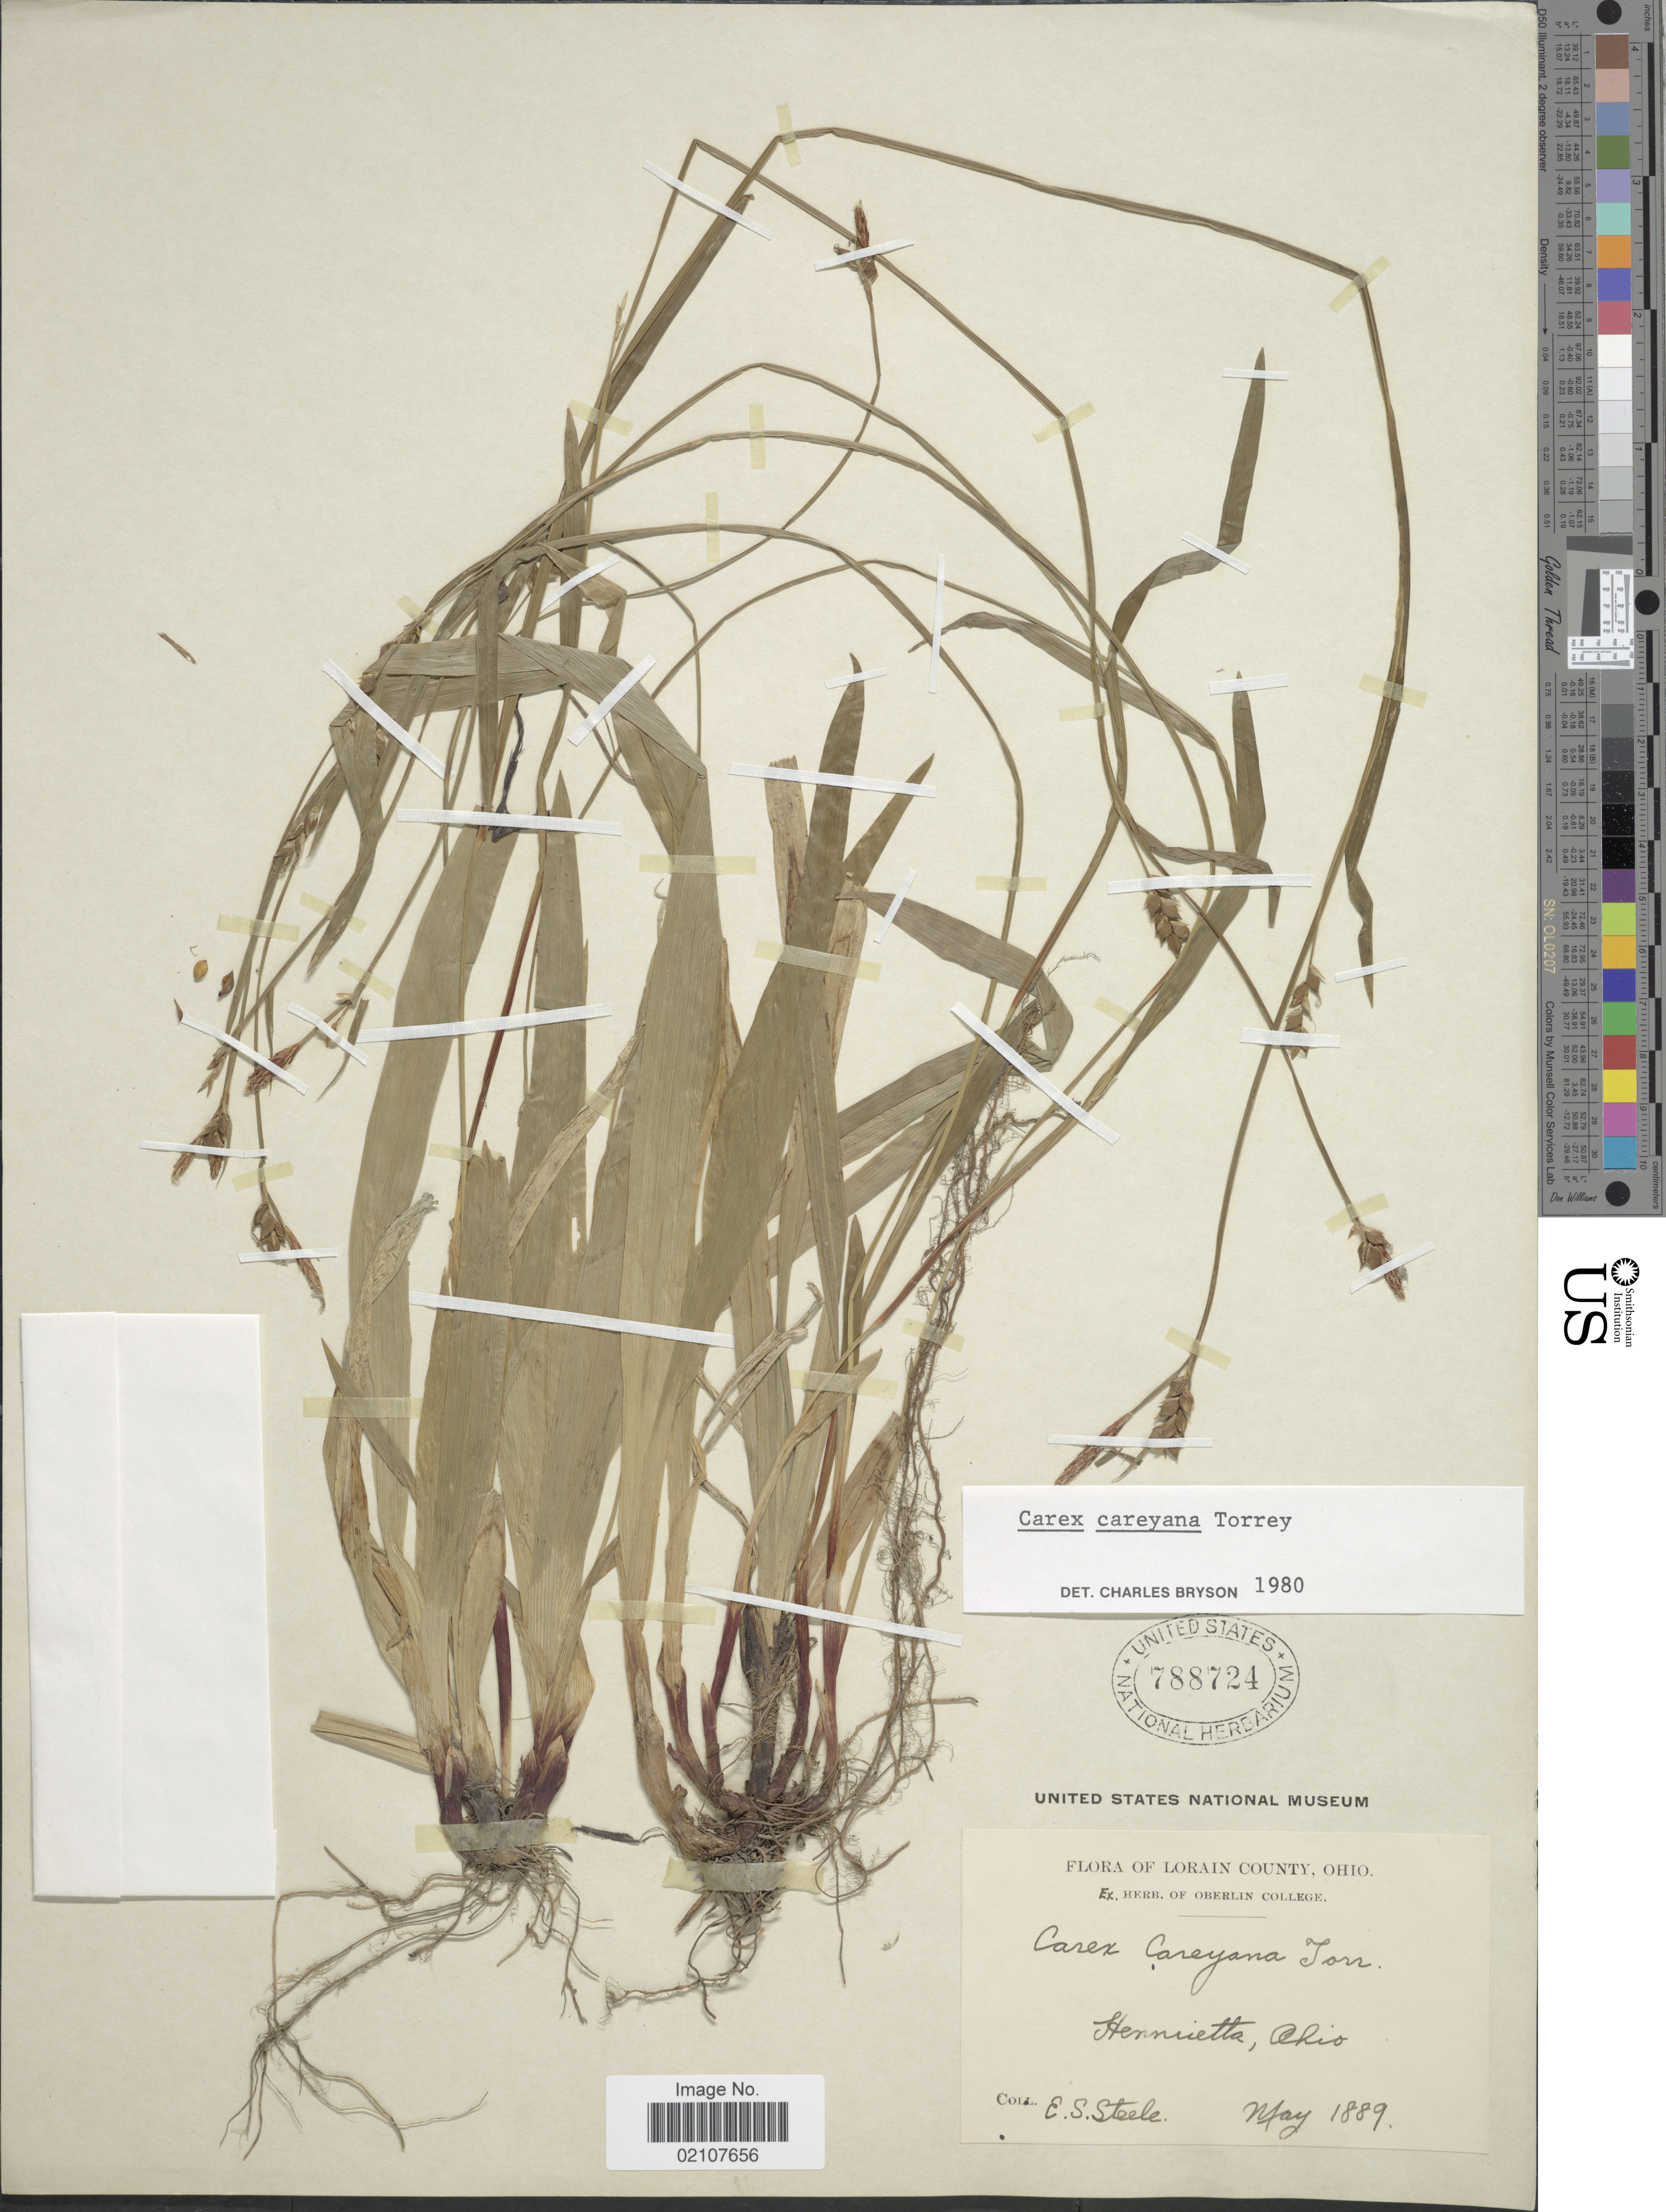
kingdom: Plantae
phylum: Tracheophyta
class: Liliopsida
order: Poales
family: Cyperaceae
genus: Carex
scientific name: Carex careyana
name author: Torr. ex Dewey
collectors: E. Steele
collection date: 1889-05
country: United States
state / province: Ohio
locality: Lorain County, Ohio. Henrietta Ohio.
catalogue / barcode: US 788724